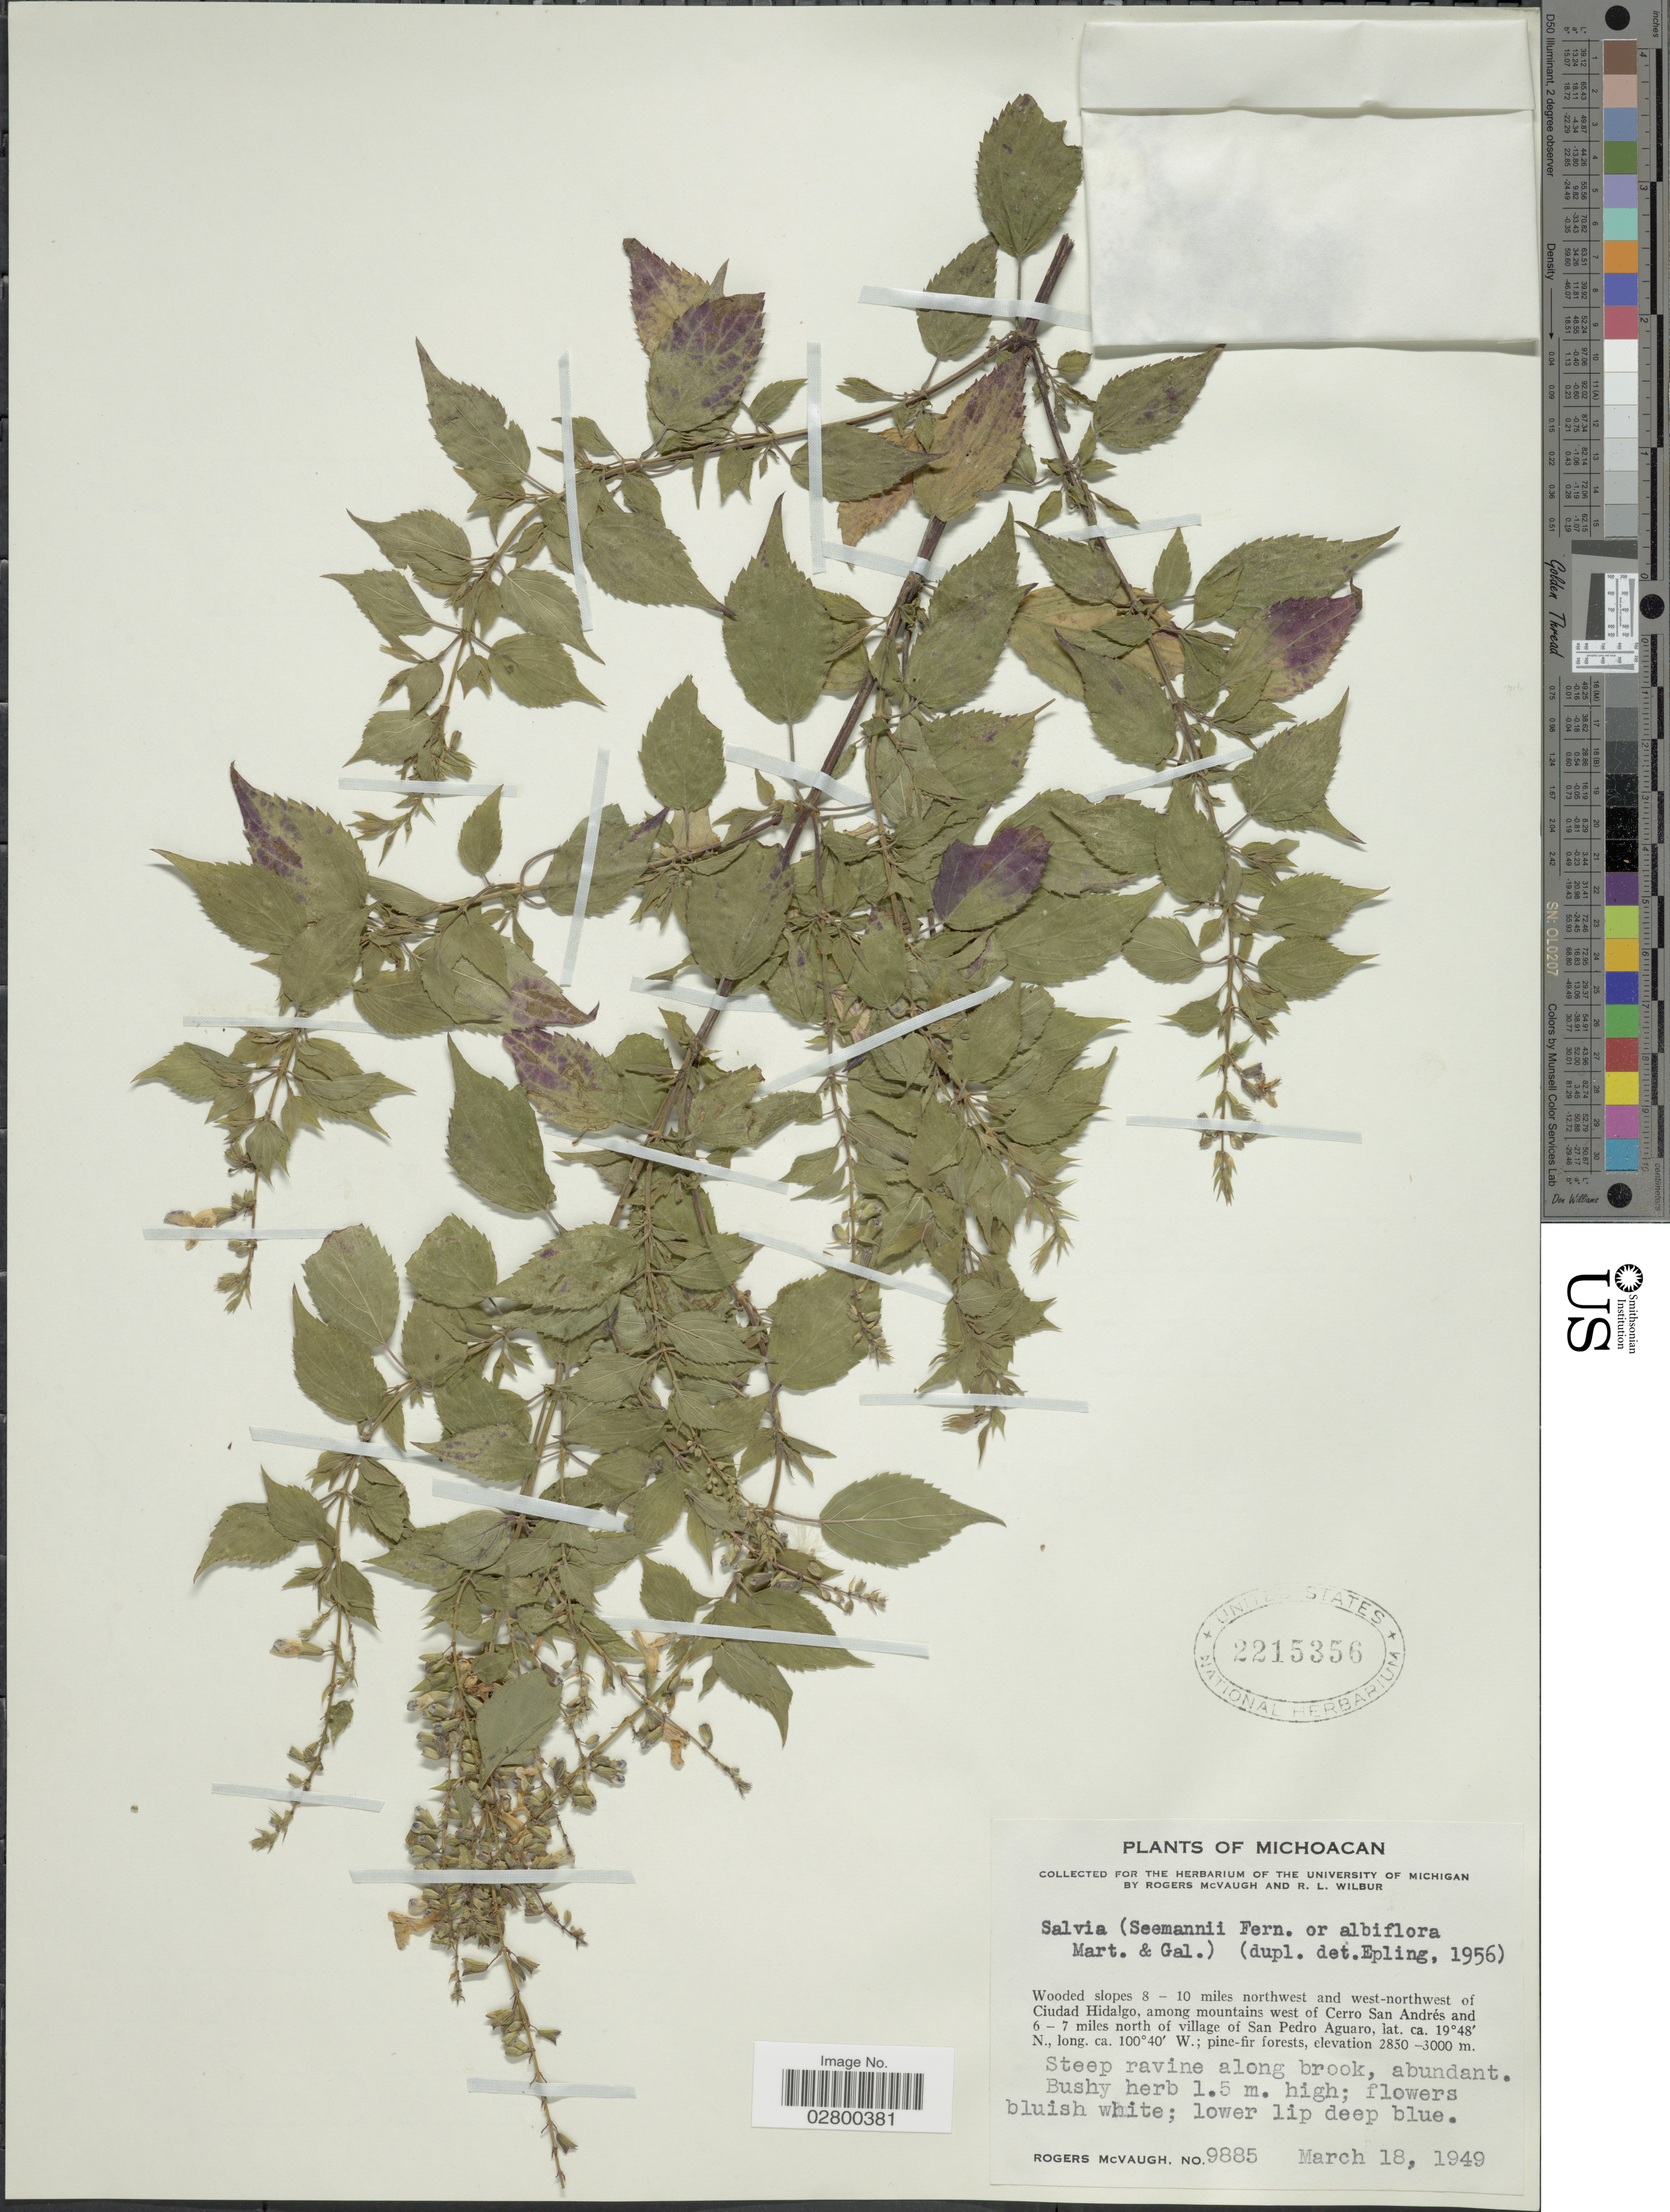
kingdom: Plantae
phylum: Tracheophyta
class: Magnoliopsida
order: Lamiales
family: Lamiaceae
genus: Salvia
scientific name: Salvia albiflora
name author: M. Martens & Galeotti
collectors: R. McVaugh & R. L. Wilbur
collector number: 9885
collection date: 1949-03-18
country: Mexico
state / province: Michoacán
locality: Wooded slopes 8 - 10 miles northwest and west-northwest of Ciudad Hidalgo, among mountains west of Cerro San Andrés and 6 - 7 miles north of village of San Pedro Aguaro.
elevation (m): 2850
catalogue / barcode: US 2215356